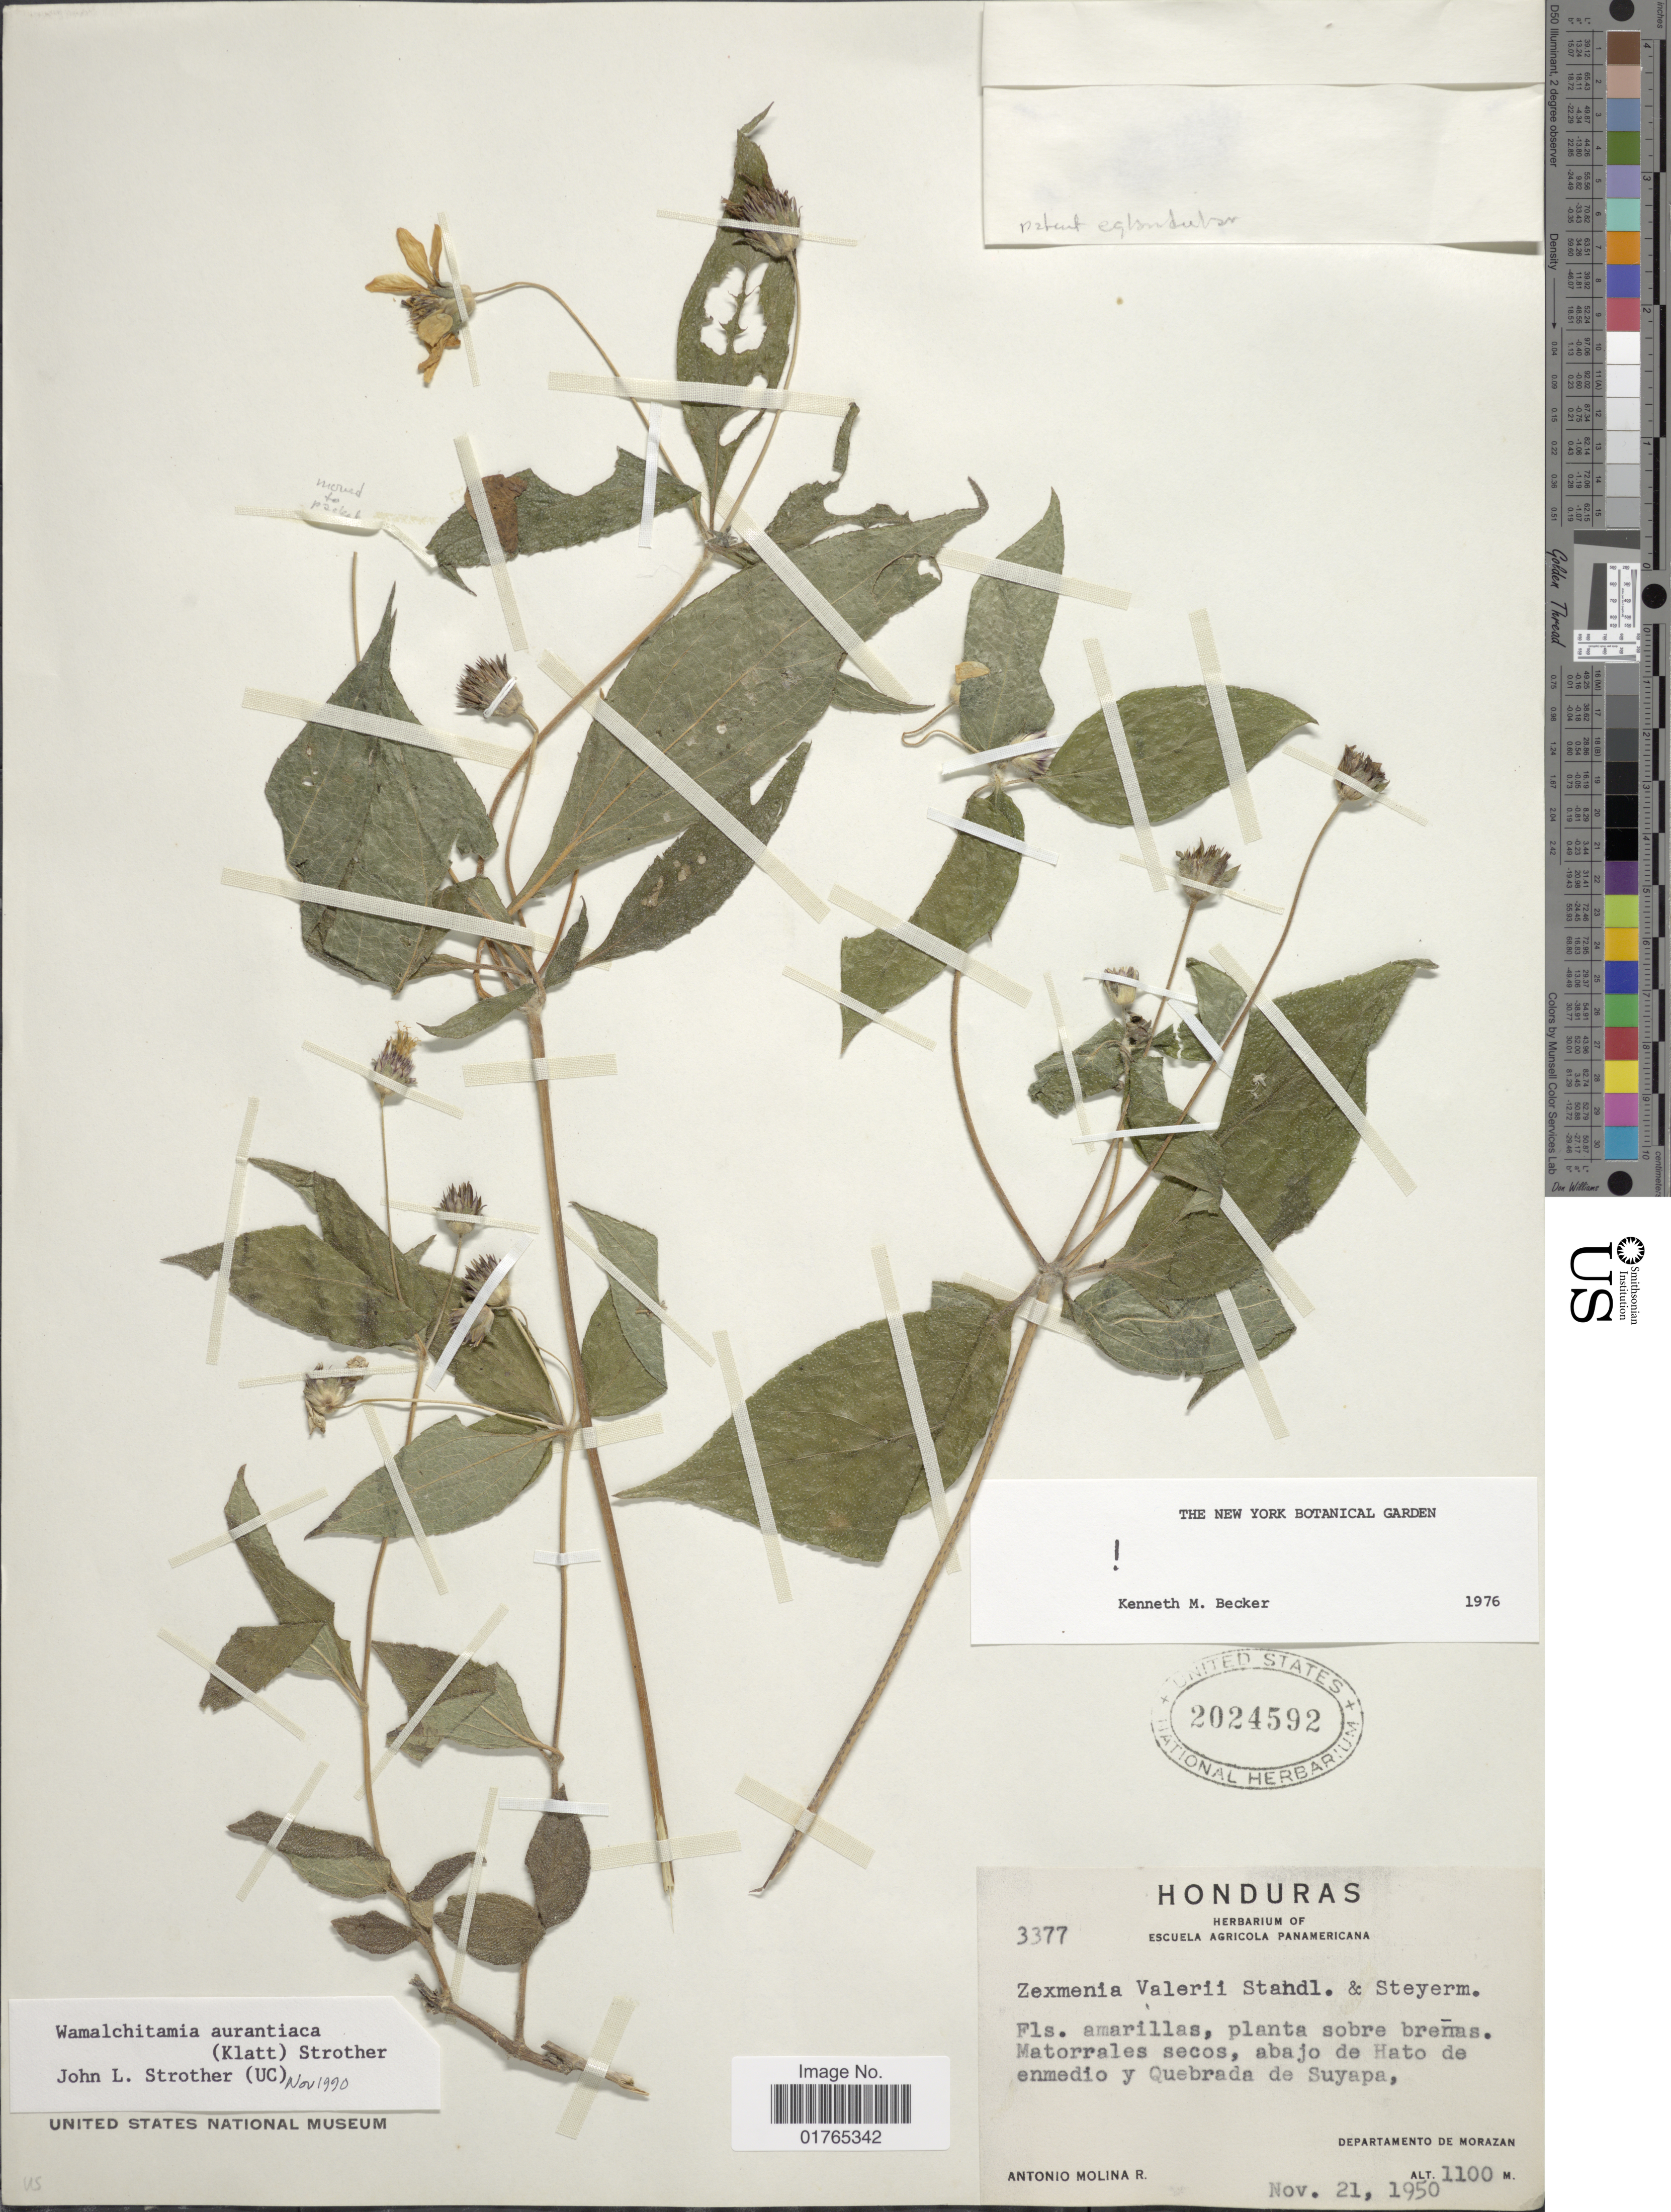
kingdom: Plantae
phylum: Tracheophyta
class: Magnoliopsida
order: Asterales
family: Asteraceae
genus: Wamalchitamia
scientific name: Wamalchitamia aurantiaca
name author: (Klatt) Strother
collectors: A. Molina R.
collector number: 3377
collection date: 1950-11-21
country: Honduras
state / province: Fco. Morazán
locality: Matorrales secos, abajo de Hato de enmedio y Quebrada de Suyapa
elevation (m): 1100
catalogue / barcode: US 2024592